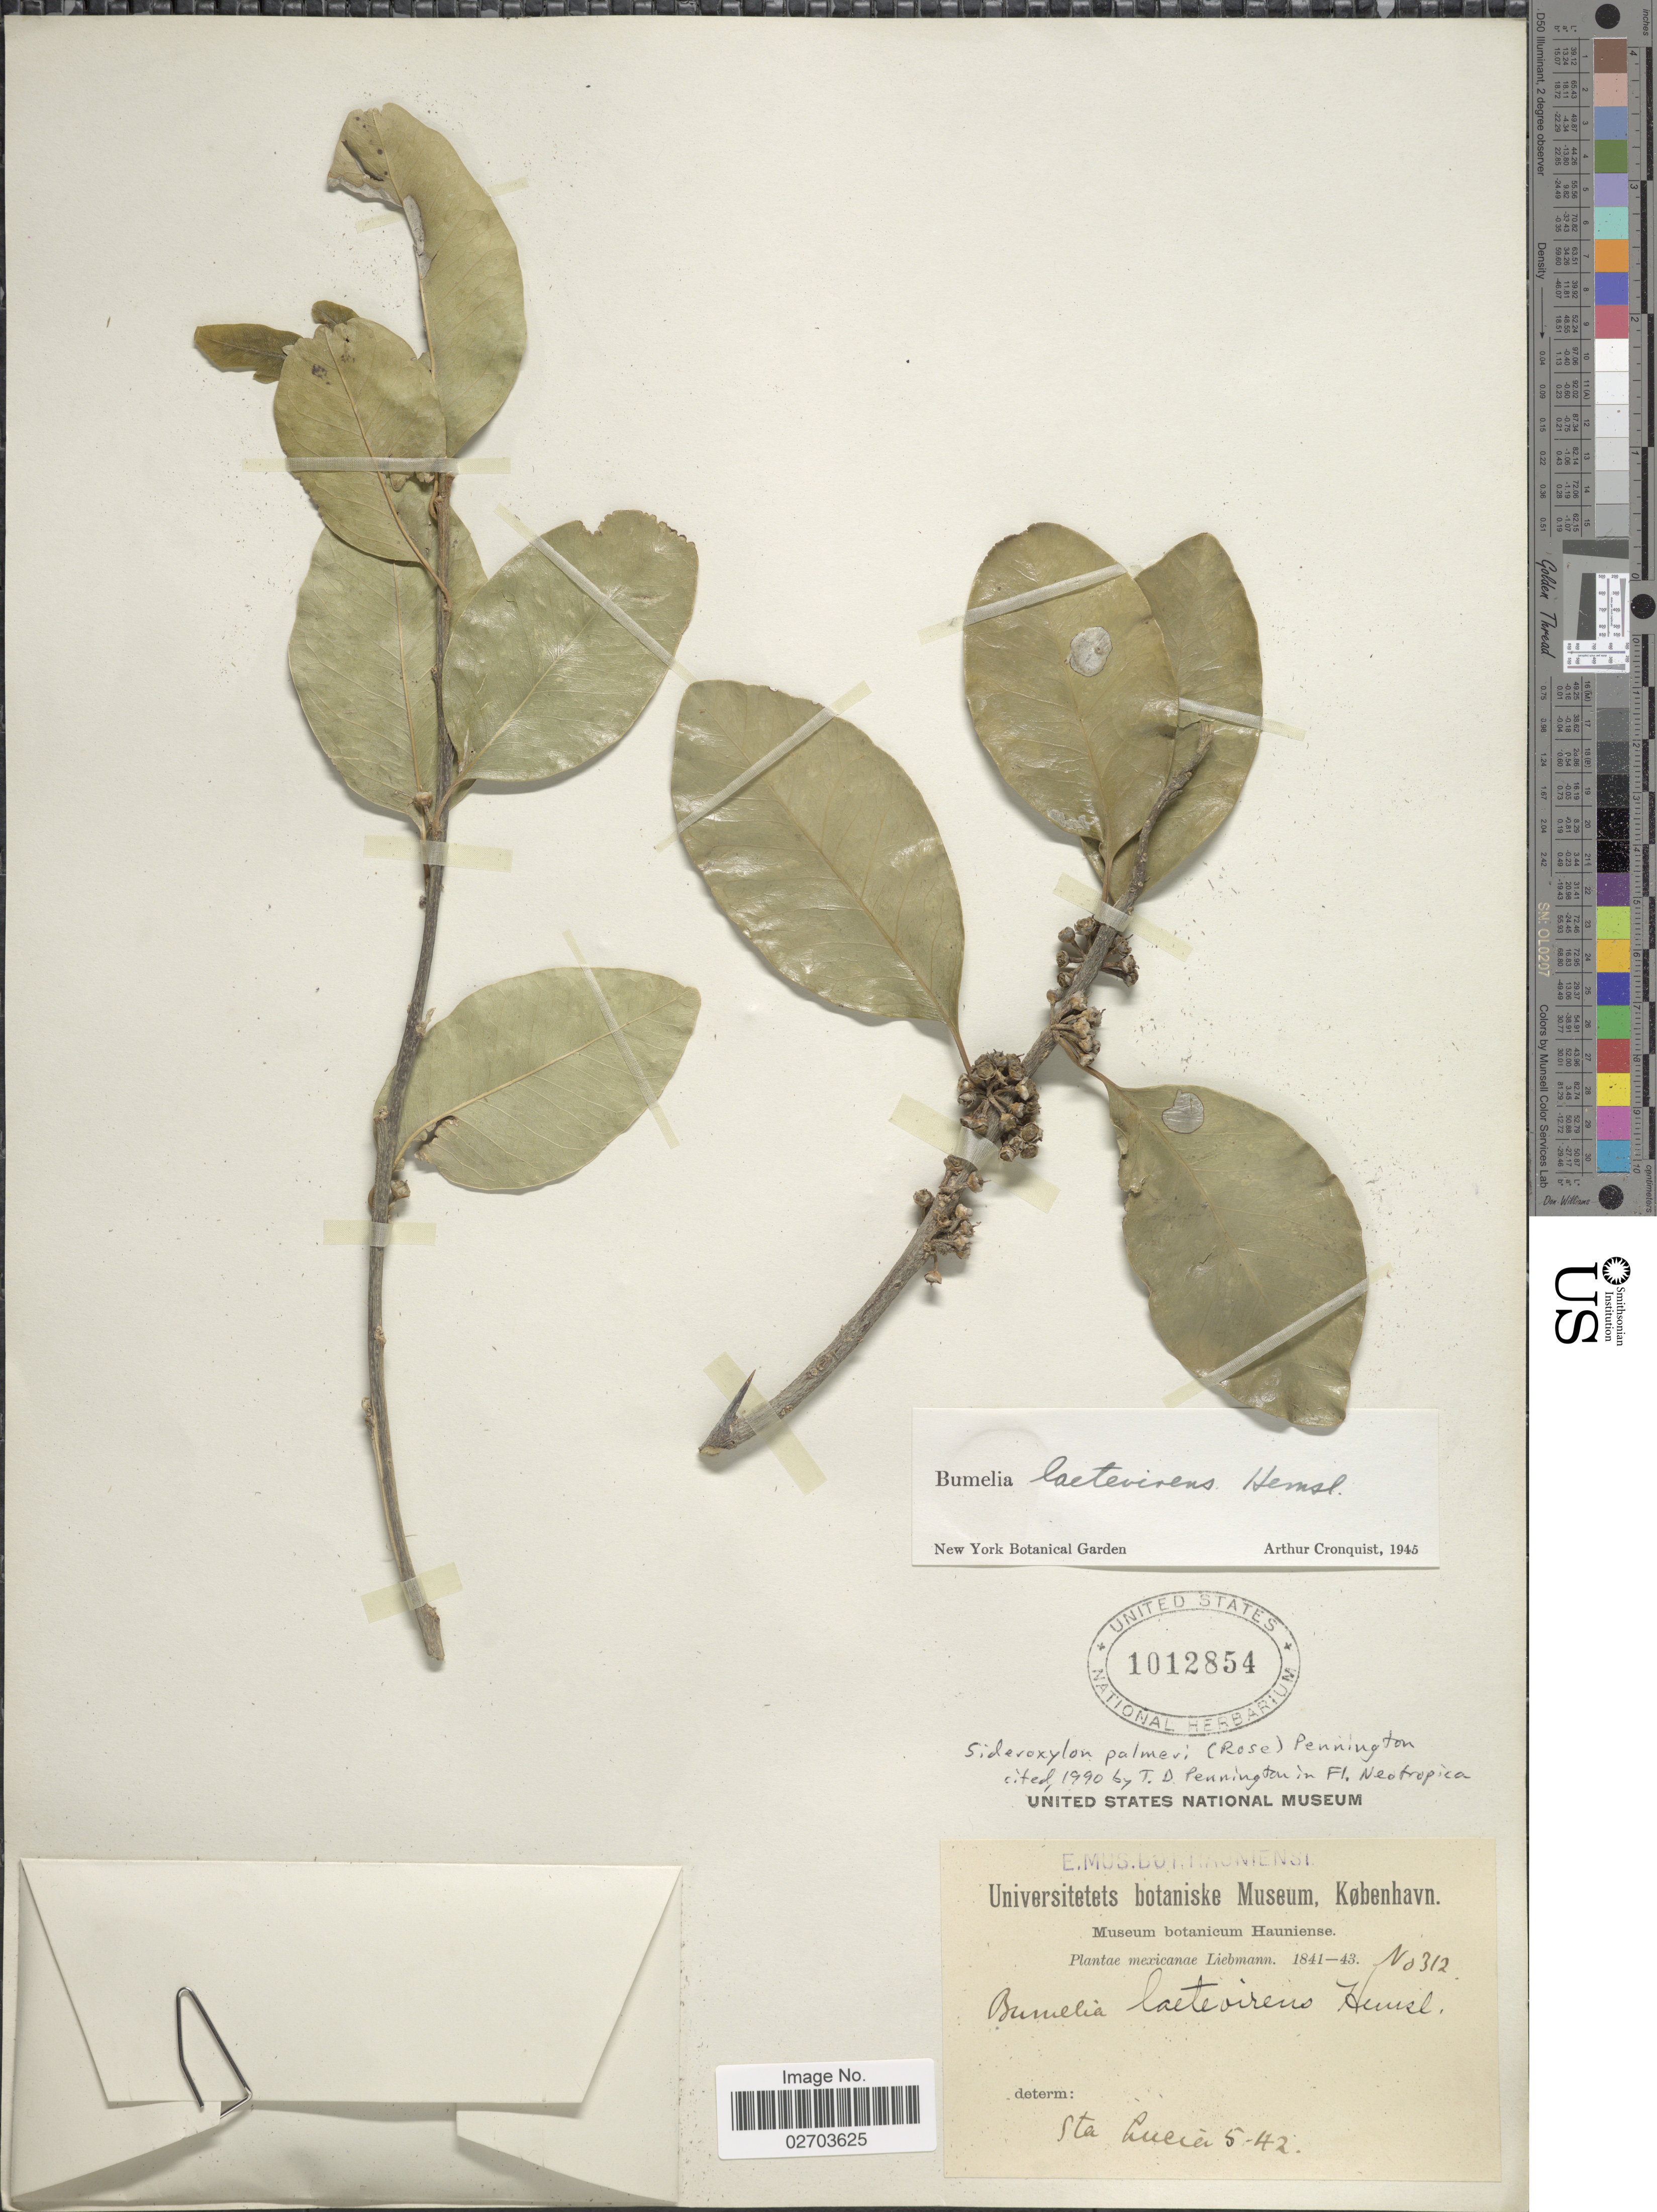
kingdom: Plantae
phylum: Tracheophyta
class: Magnoliopsida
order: Ericales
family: Sapotaceae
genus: Sideroxylon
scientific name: Sideroxylon palmeri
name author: (Rose) T.D. Penn.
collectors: Liebmann, --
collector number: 312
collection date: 1842-05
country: Mexico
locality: Mexicanae, St. Lucia.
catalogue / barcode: US 1012854